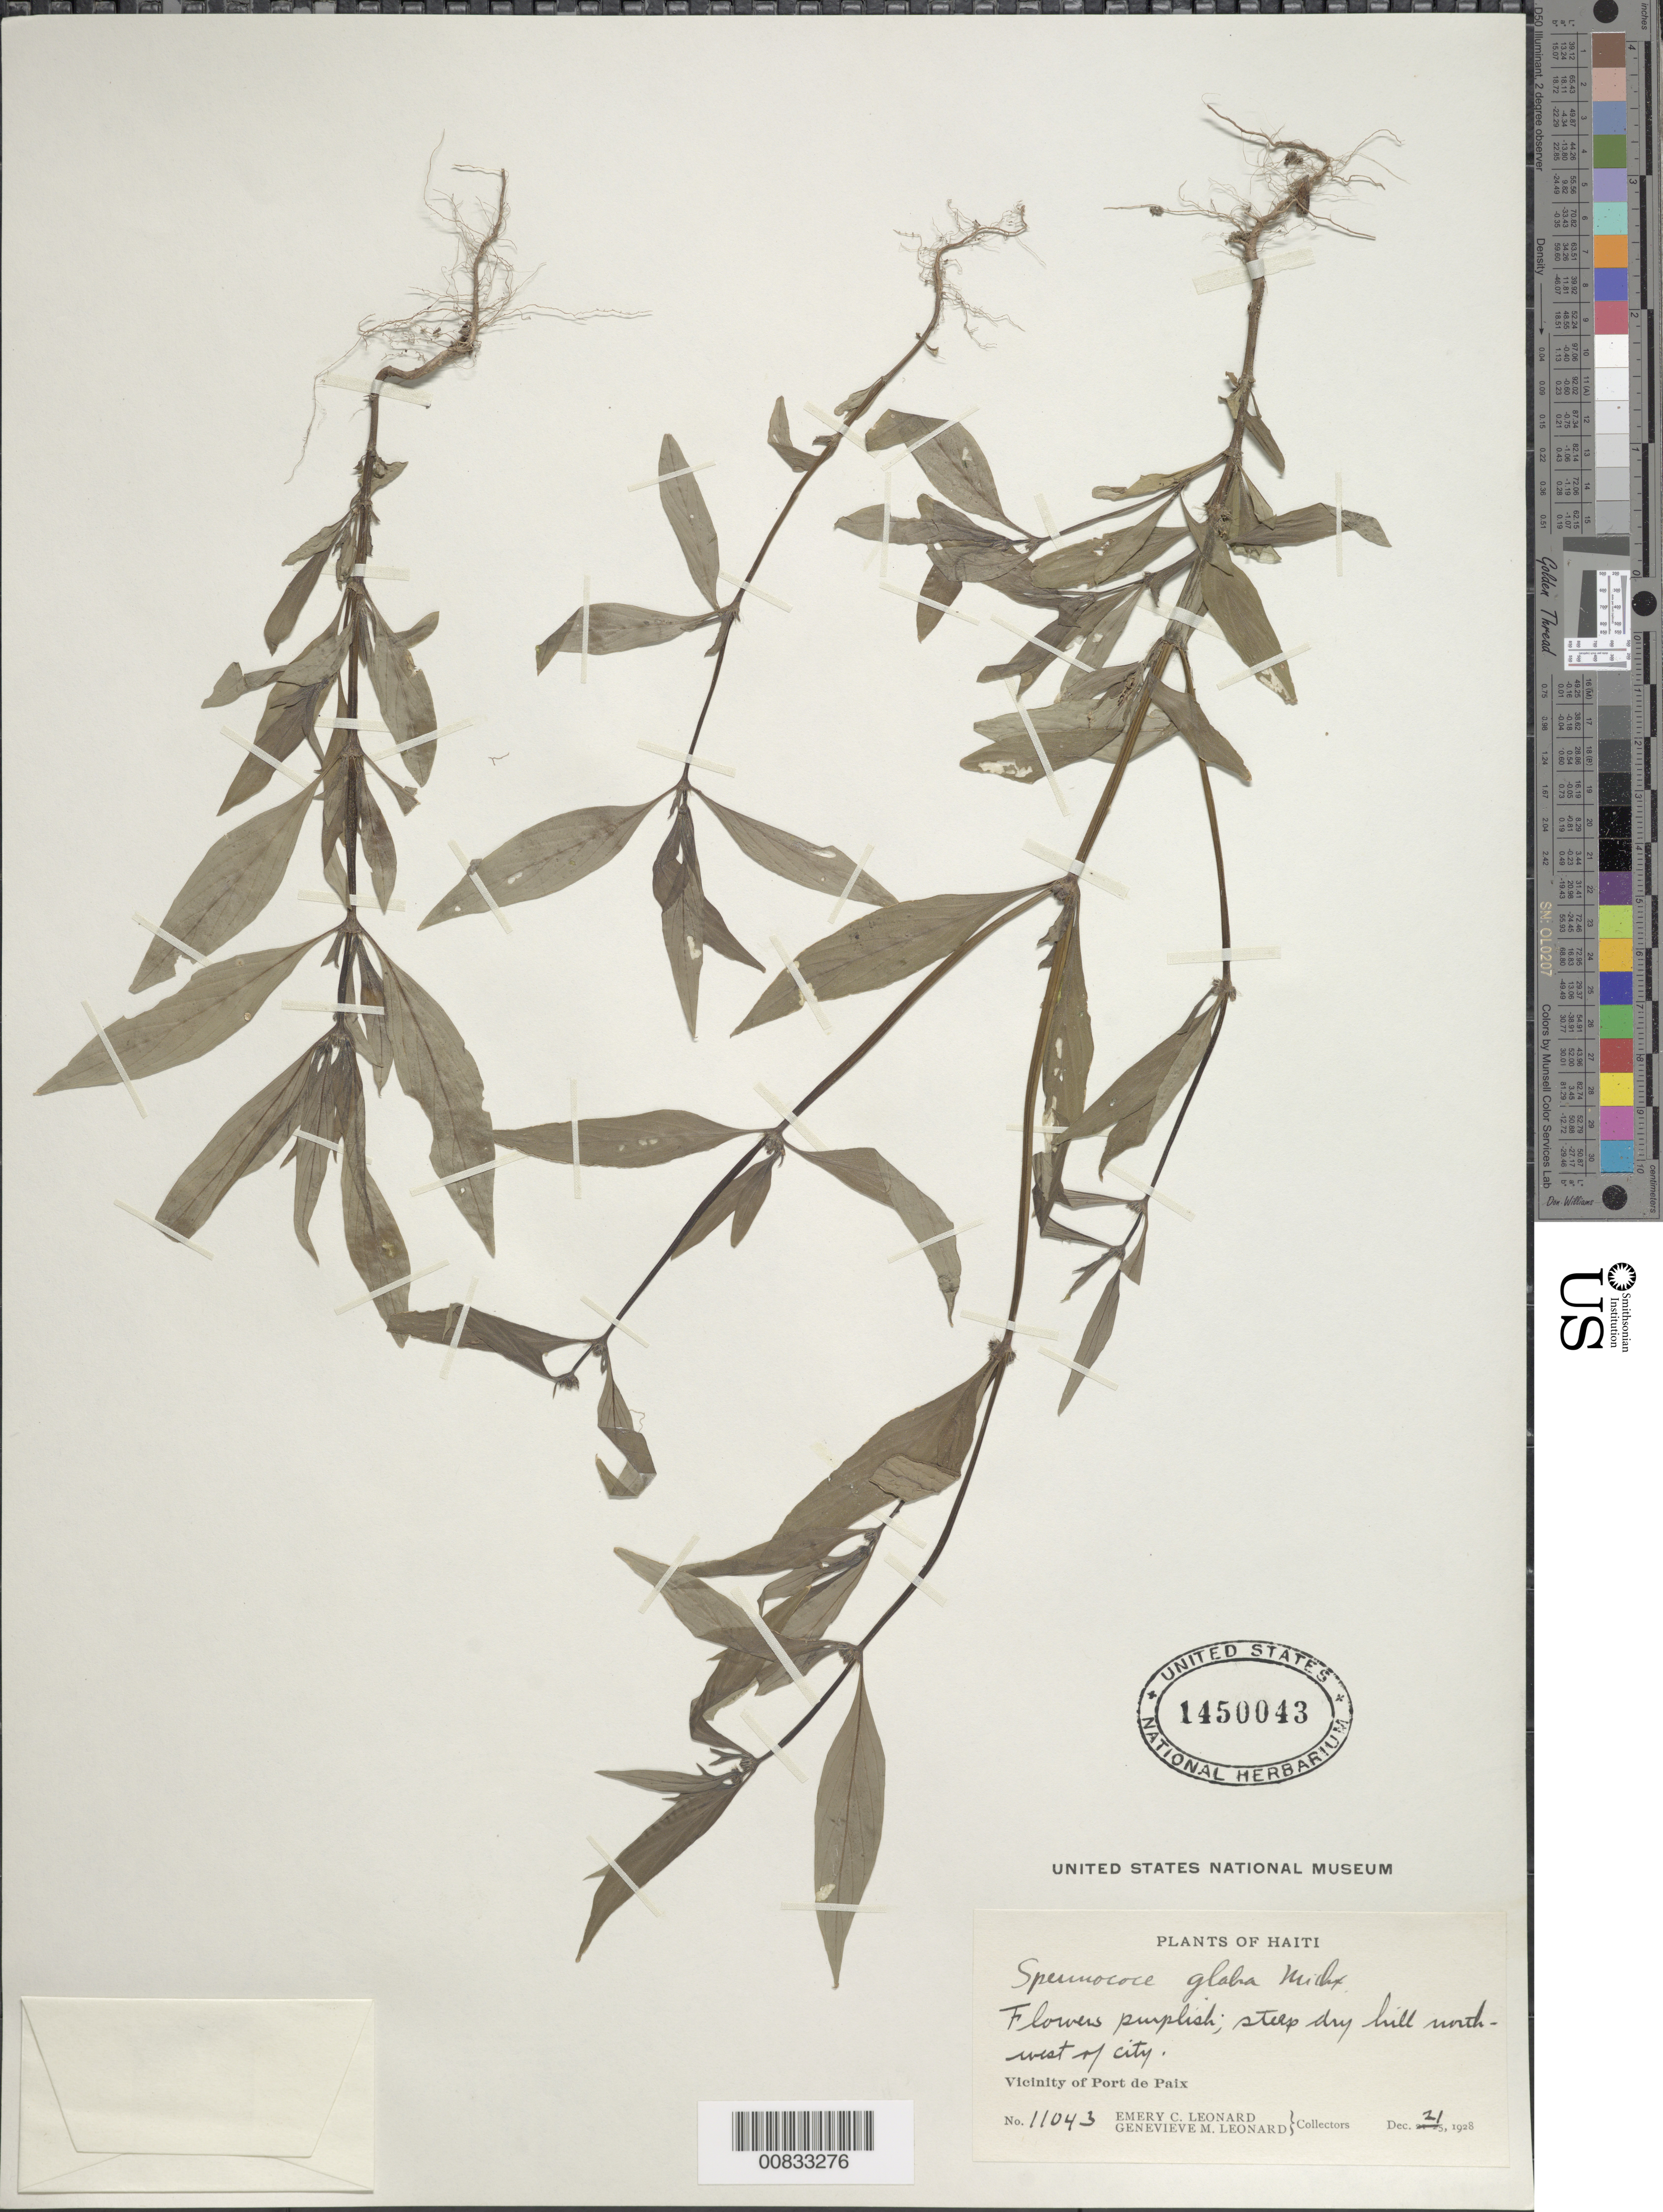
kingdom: Plantae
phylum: Tracheophyta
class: Magnoliopsida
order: Gentianales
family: Rubiaceae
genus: Spermacoce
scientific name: Spermacoce glabra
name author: Michx.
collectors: E. C. Leonard & G. M. Leonard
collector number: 11043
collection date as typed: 21 Dec 1928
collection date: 1928-12-21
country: Haiti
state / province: Nord-Ouest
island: Hispaniola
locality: Vicinity of Port de Paix, NW of city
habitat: Steep dry hill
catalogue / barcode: US 1450043